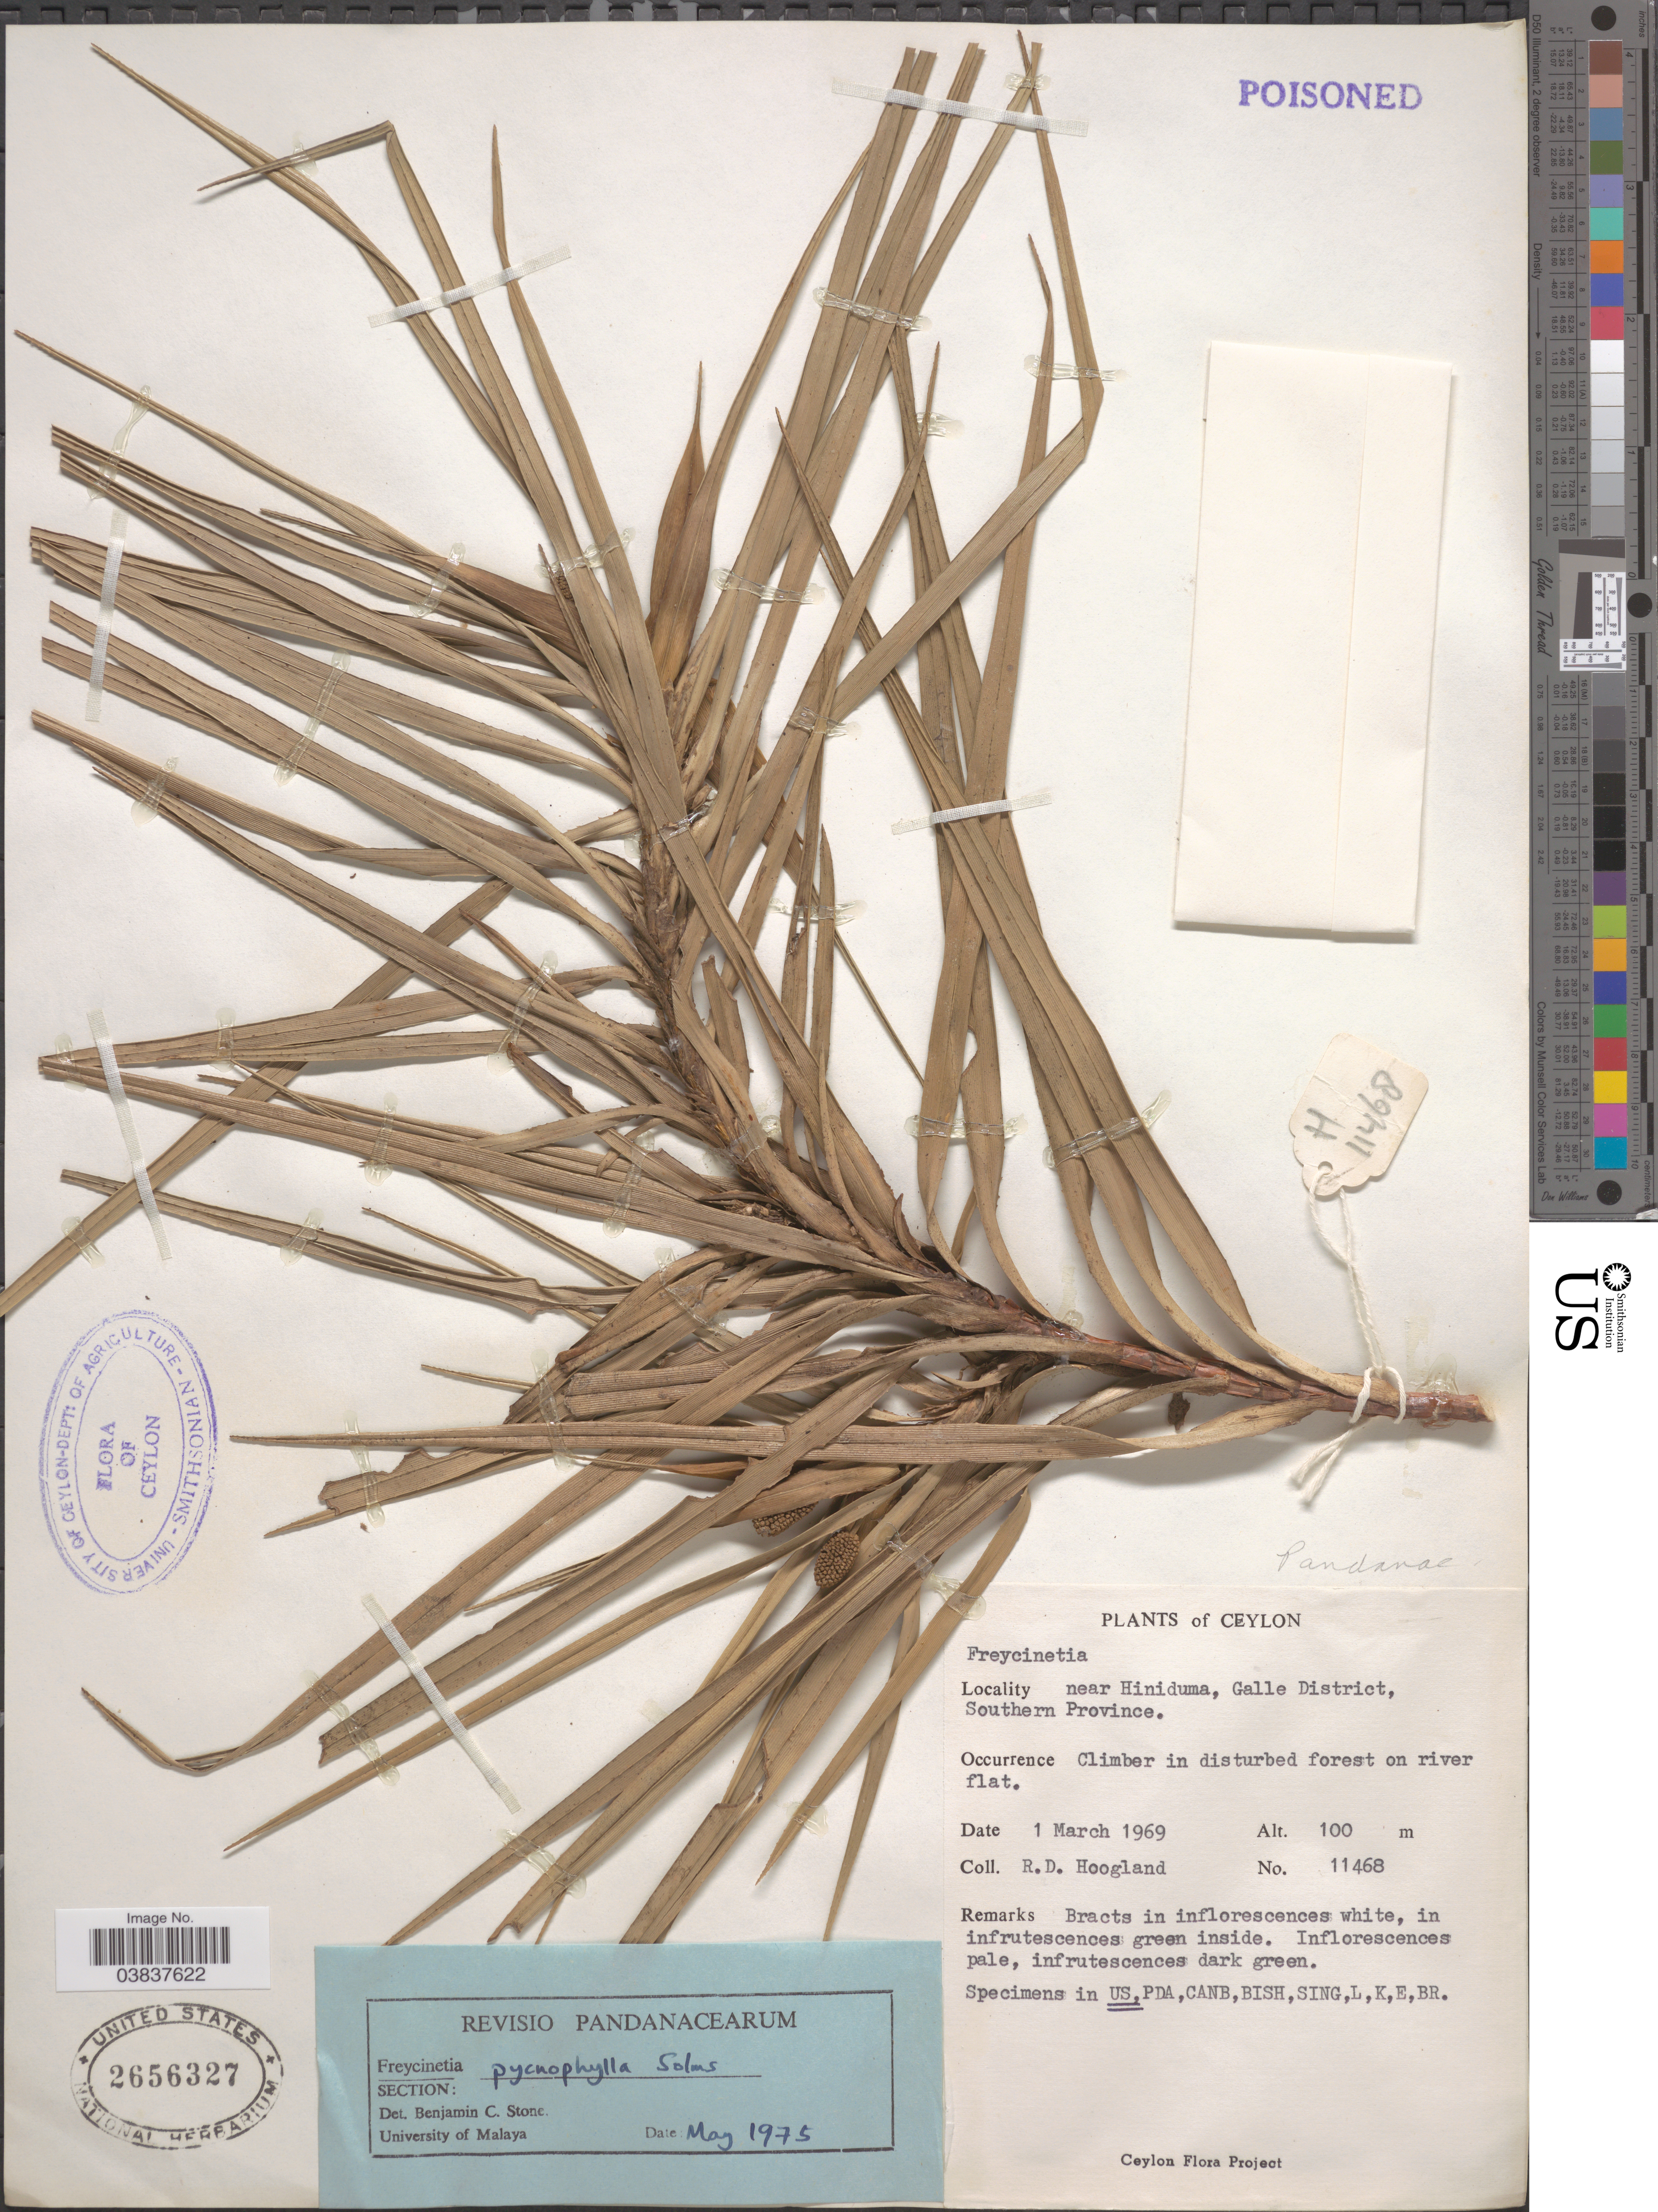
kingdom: Plantae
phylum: Tracheophyta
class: Liliopsida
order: Pandanales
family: Pandanaceae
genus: Freycinetia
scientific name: Freycinetia pycnocephala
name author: Solms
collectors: R. D. Hoogland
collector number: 11468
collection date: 1969-03-01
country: Sri Lanka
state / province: Southern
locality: Ceylon. Near Hiniduma, Galle District.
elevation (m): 100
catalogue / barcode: US 2656327